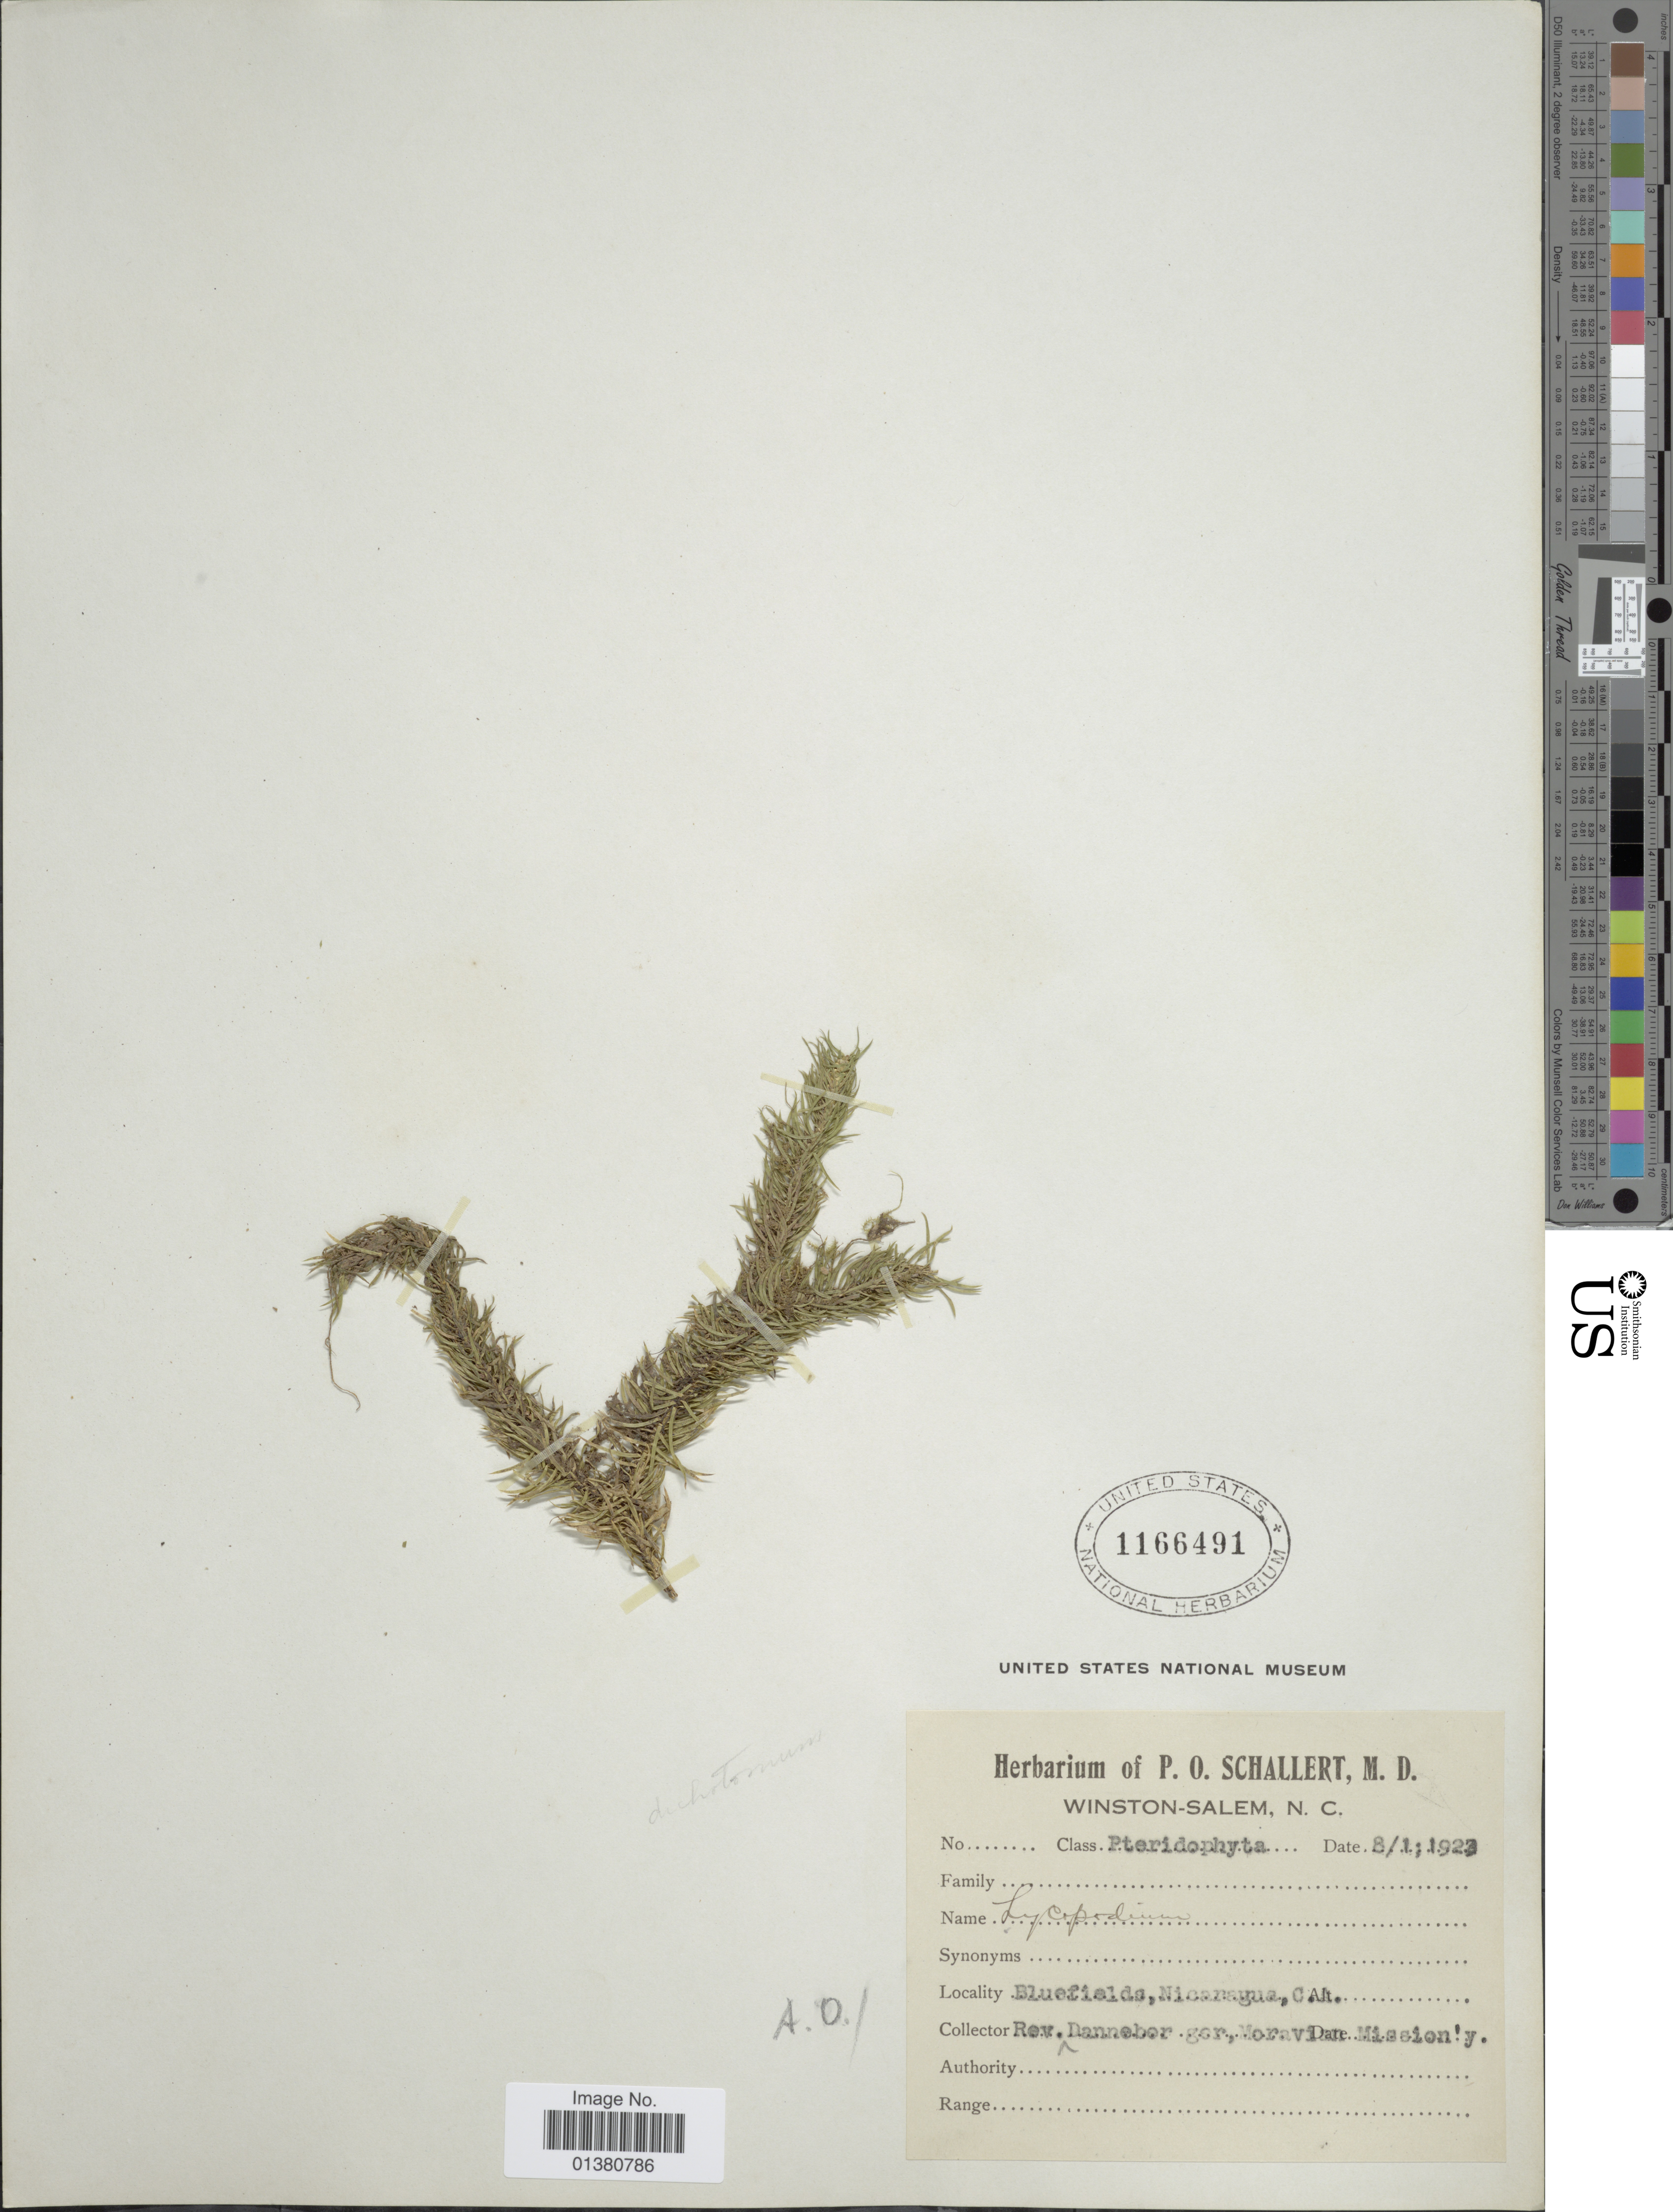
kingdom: Plantae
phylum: Tracheophyta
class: Lycopodiopsida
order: Lycopodiales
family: Lycopodiaceae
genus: Phlegmariurus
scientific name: Phlegmariurus dichotomus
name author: (Jacq.) W.H. Wagner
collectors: Danneberger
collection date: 1923-01-08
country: Nicaragua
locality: Bluefields, C.A.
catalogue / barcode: US 1166491